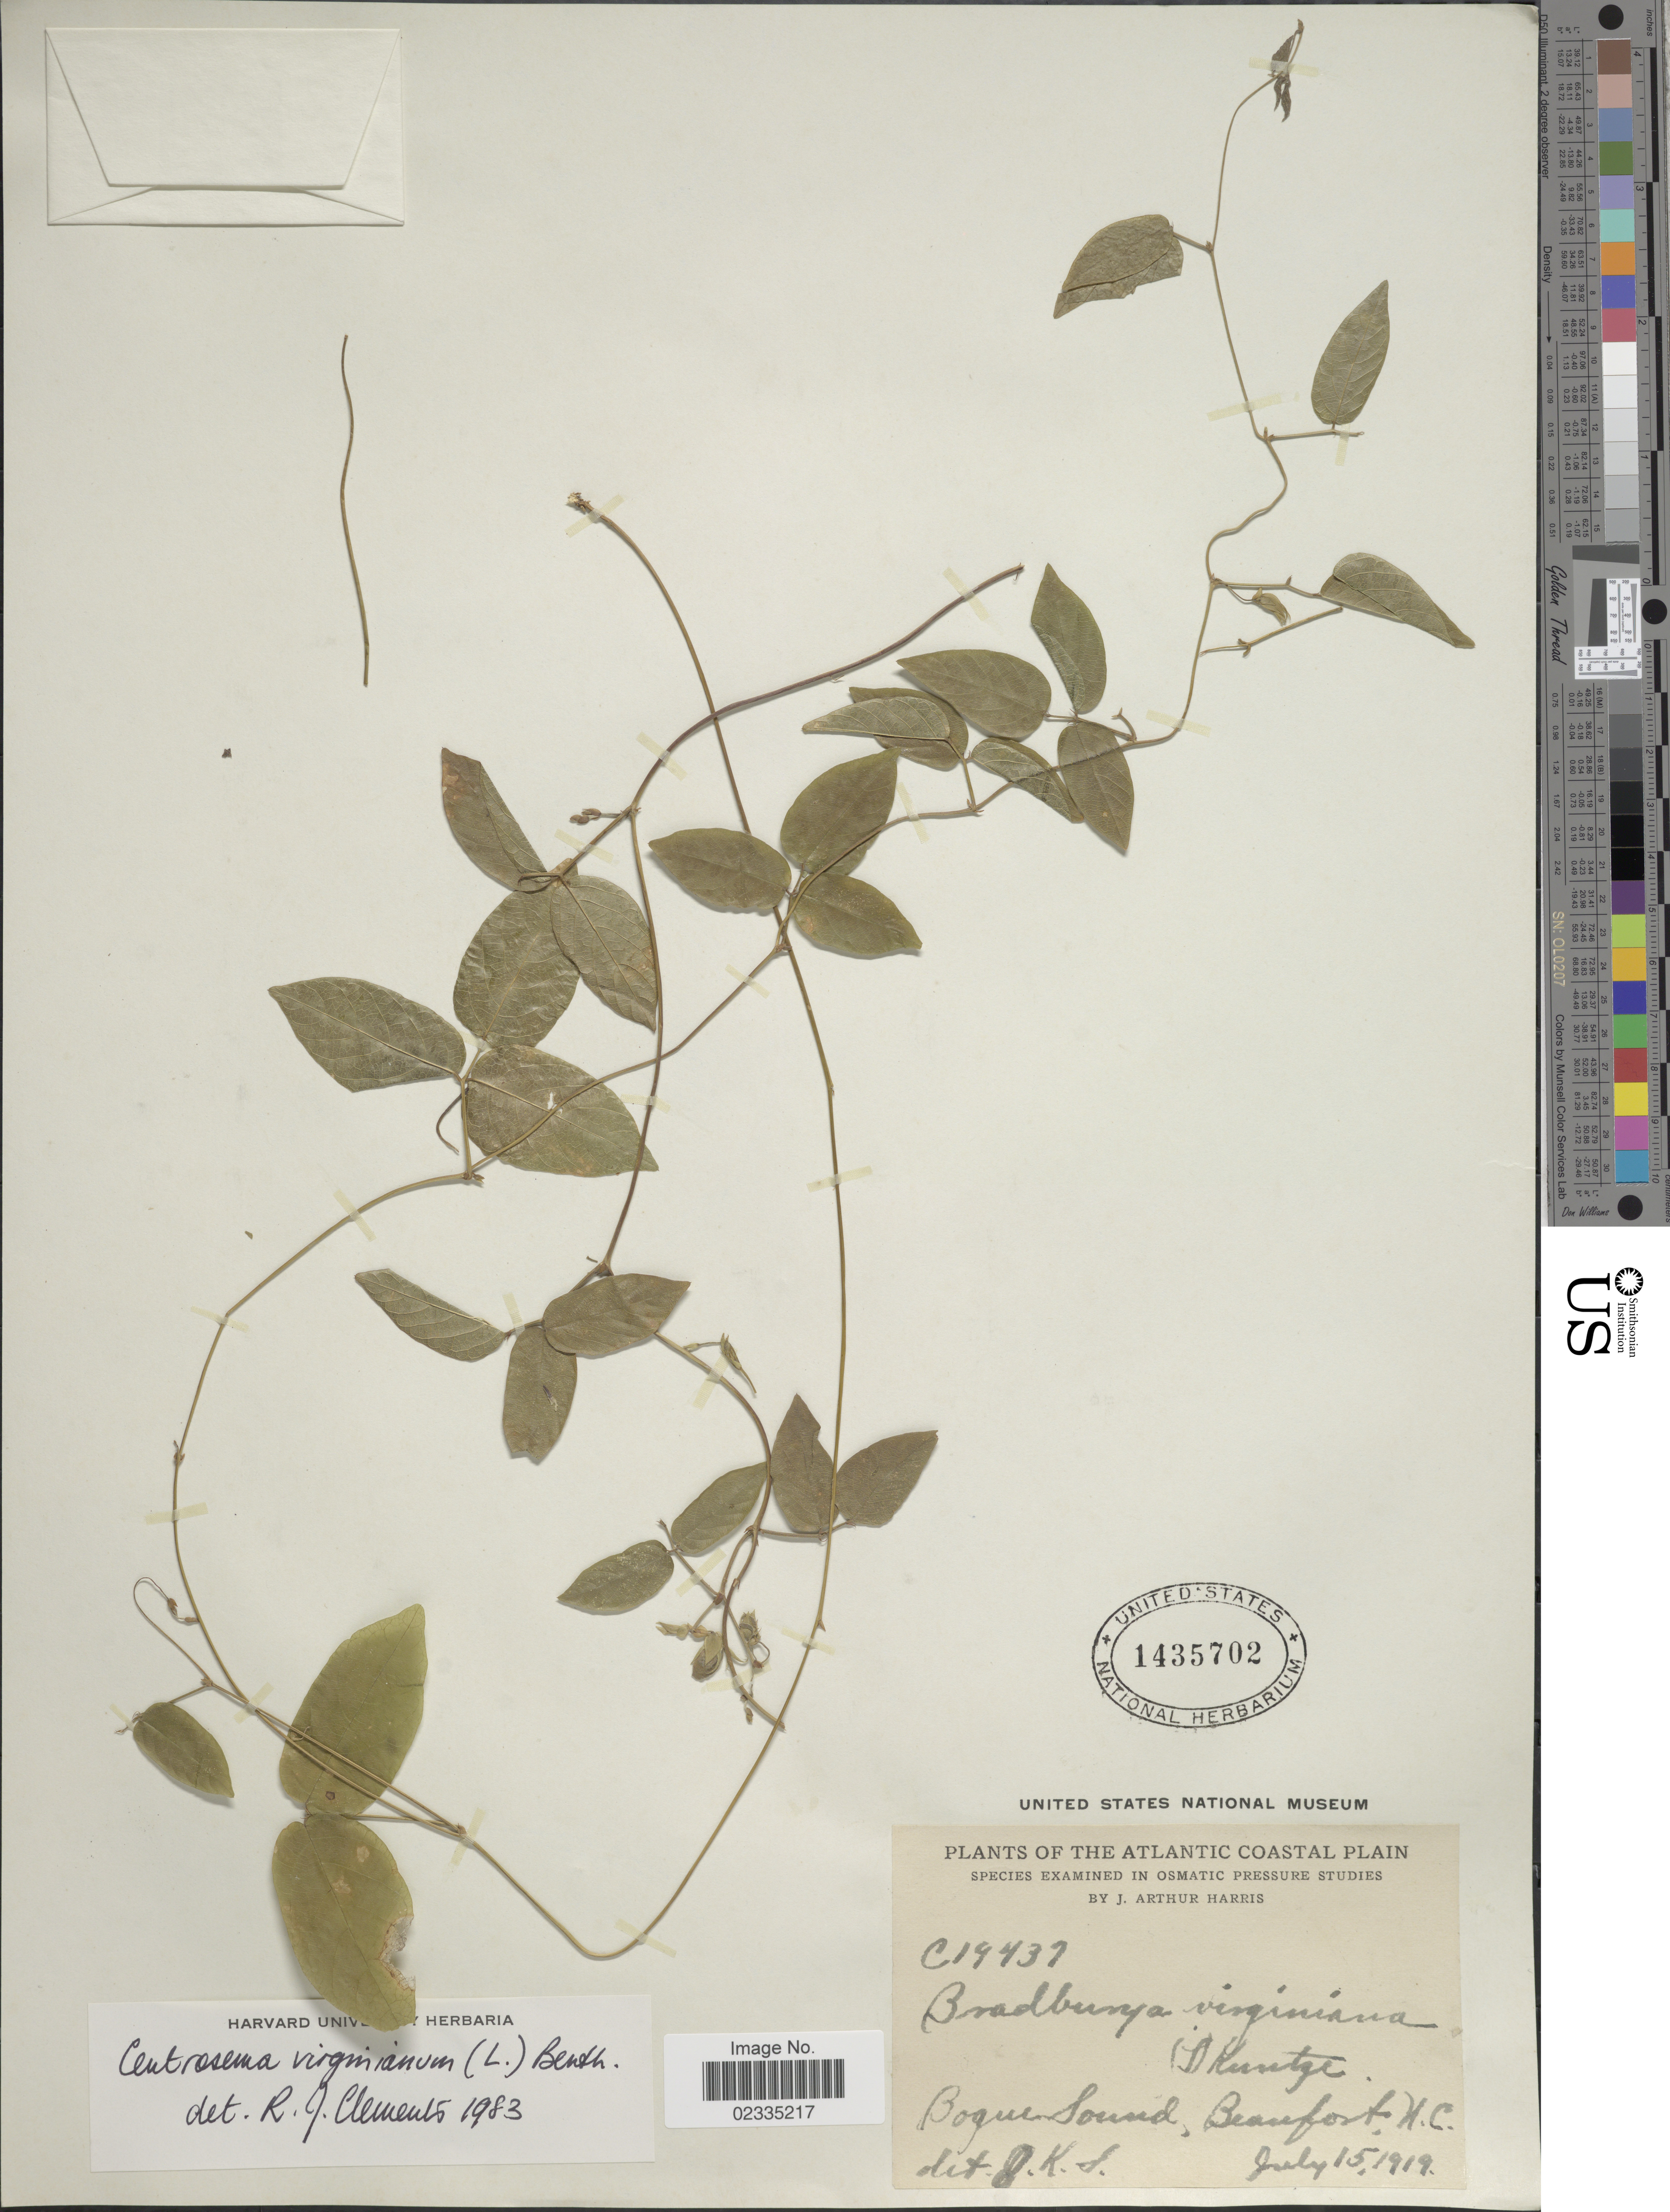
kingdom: Plantae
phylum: Tracheophyta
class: Magnoliopsida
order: Fabales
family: Fabaceae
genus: Centrosema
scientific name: Centrosema virginianum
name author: (L.) Benth.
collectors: J. A. Harris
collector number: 19437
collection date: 1919-07-15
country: United States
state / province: North Carolina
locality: The Atlantic Coastal Plain, Boque Sound, Beaufort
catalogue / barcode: US 1435702